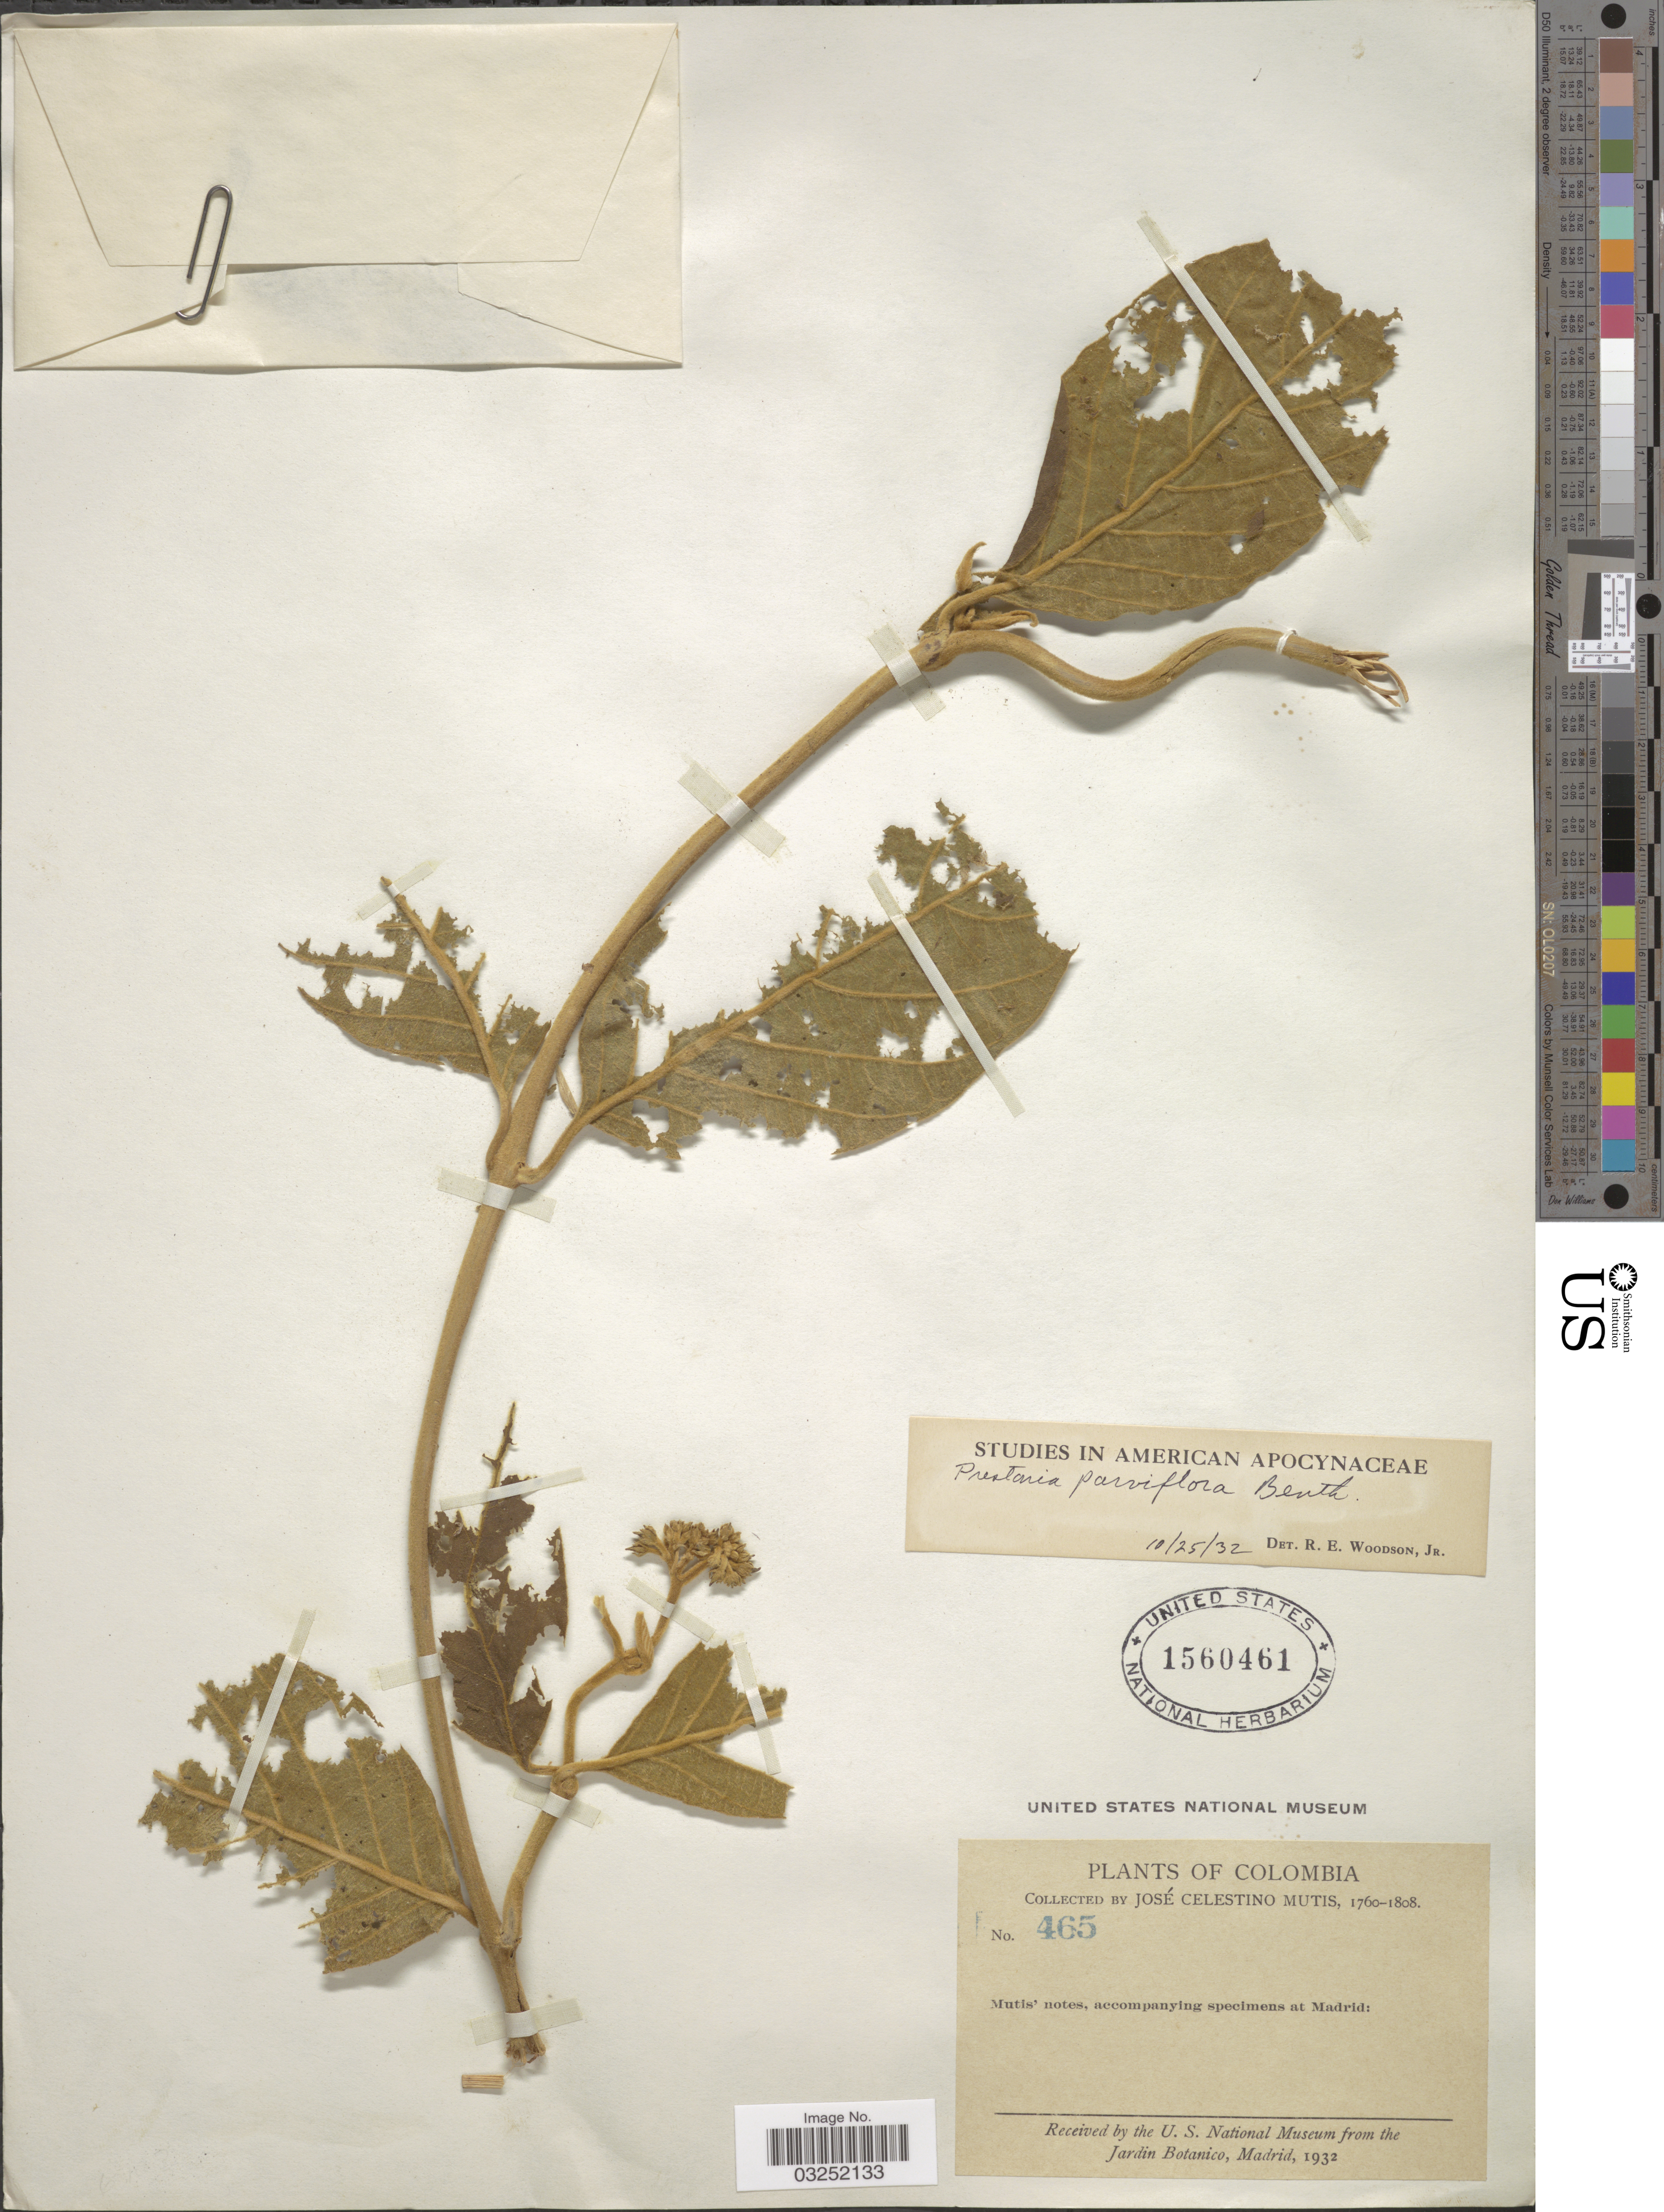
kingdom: Plantae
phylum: Tracheophyta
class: Magnoliopsida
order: Gentianales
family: Apocynaceae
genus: Prestonia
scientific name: Prestonia parviflora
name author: (Benth.) Benth.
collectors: J. C. B. Mutis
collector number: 465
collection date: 1760/1808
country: Colombia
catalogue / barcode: US 1560461